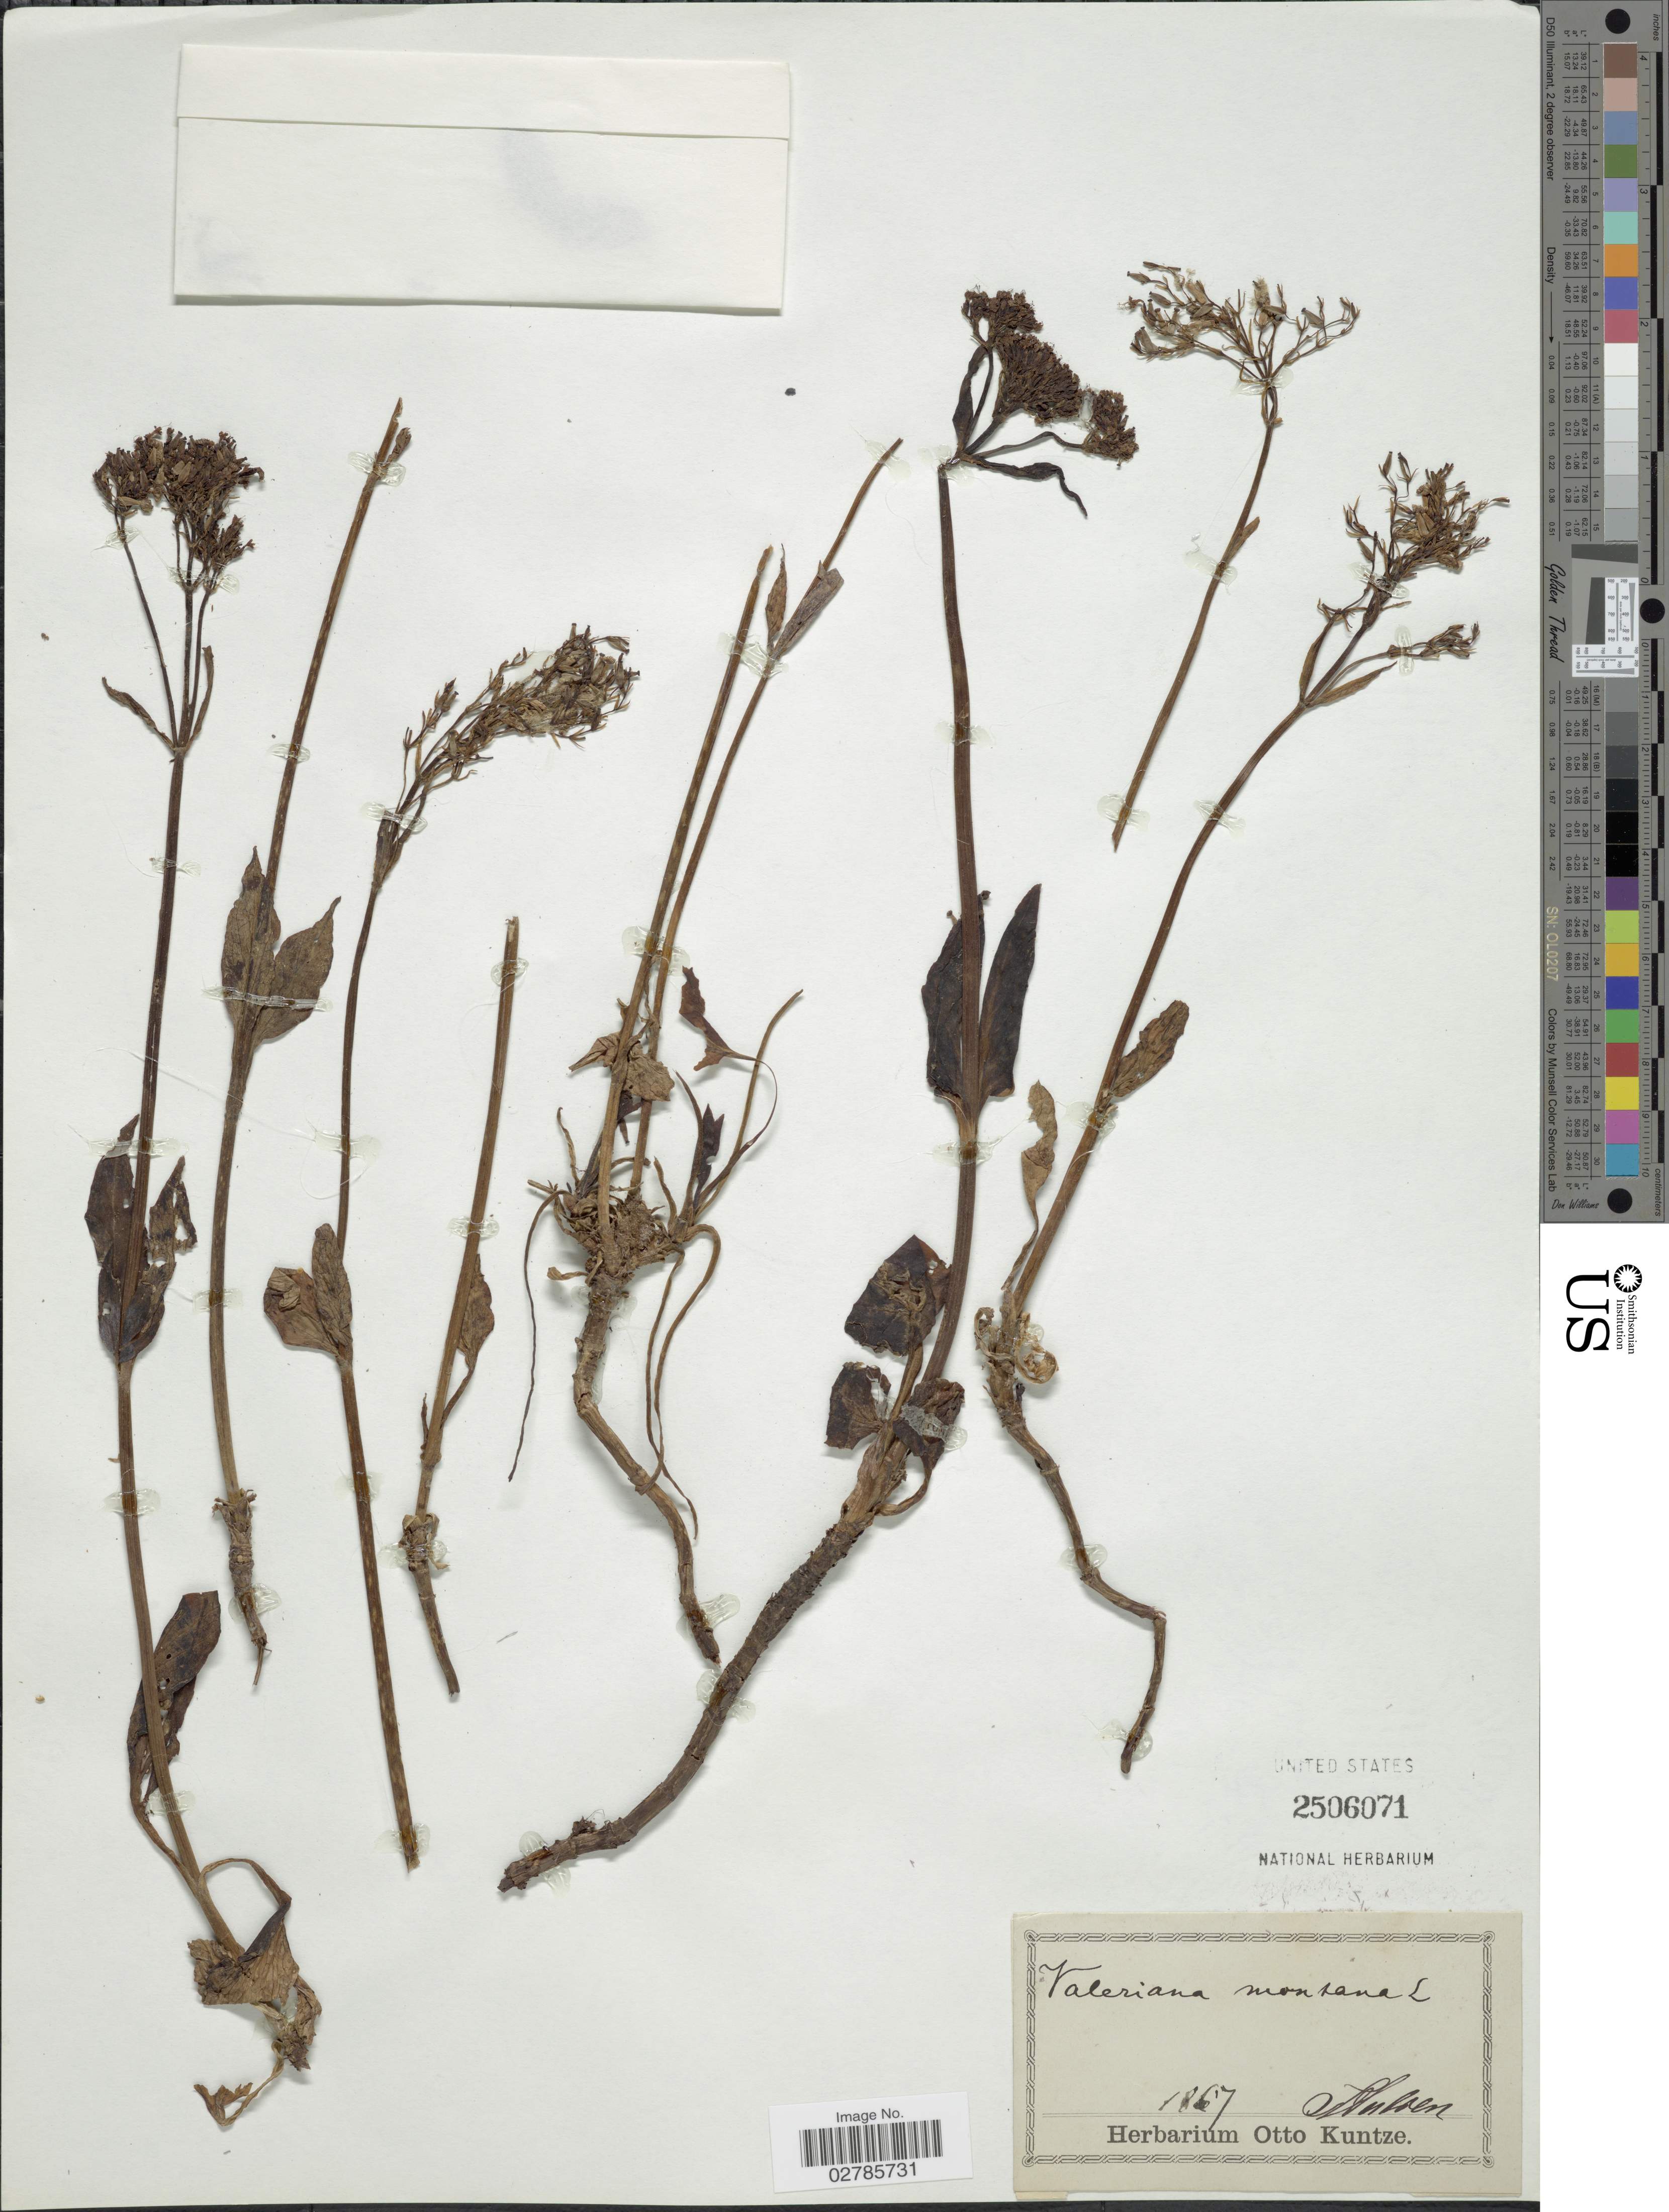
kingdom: Plantae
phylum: Tracheophyta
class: Magnoliopsida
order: Dipsacales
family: Caprifoliaceae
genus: Valeriana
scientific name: Valeriana montana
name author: L.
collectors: Hülsen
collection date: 1867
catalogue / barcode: US 2506071